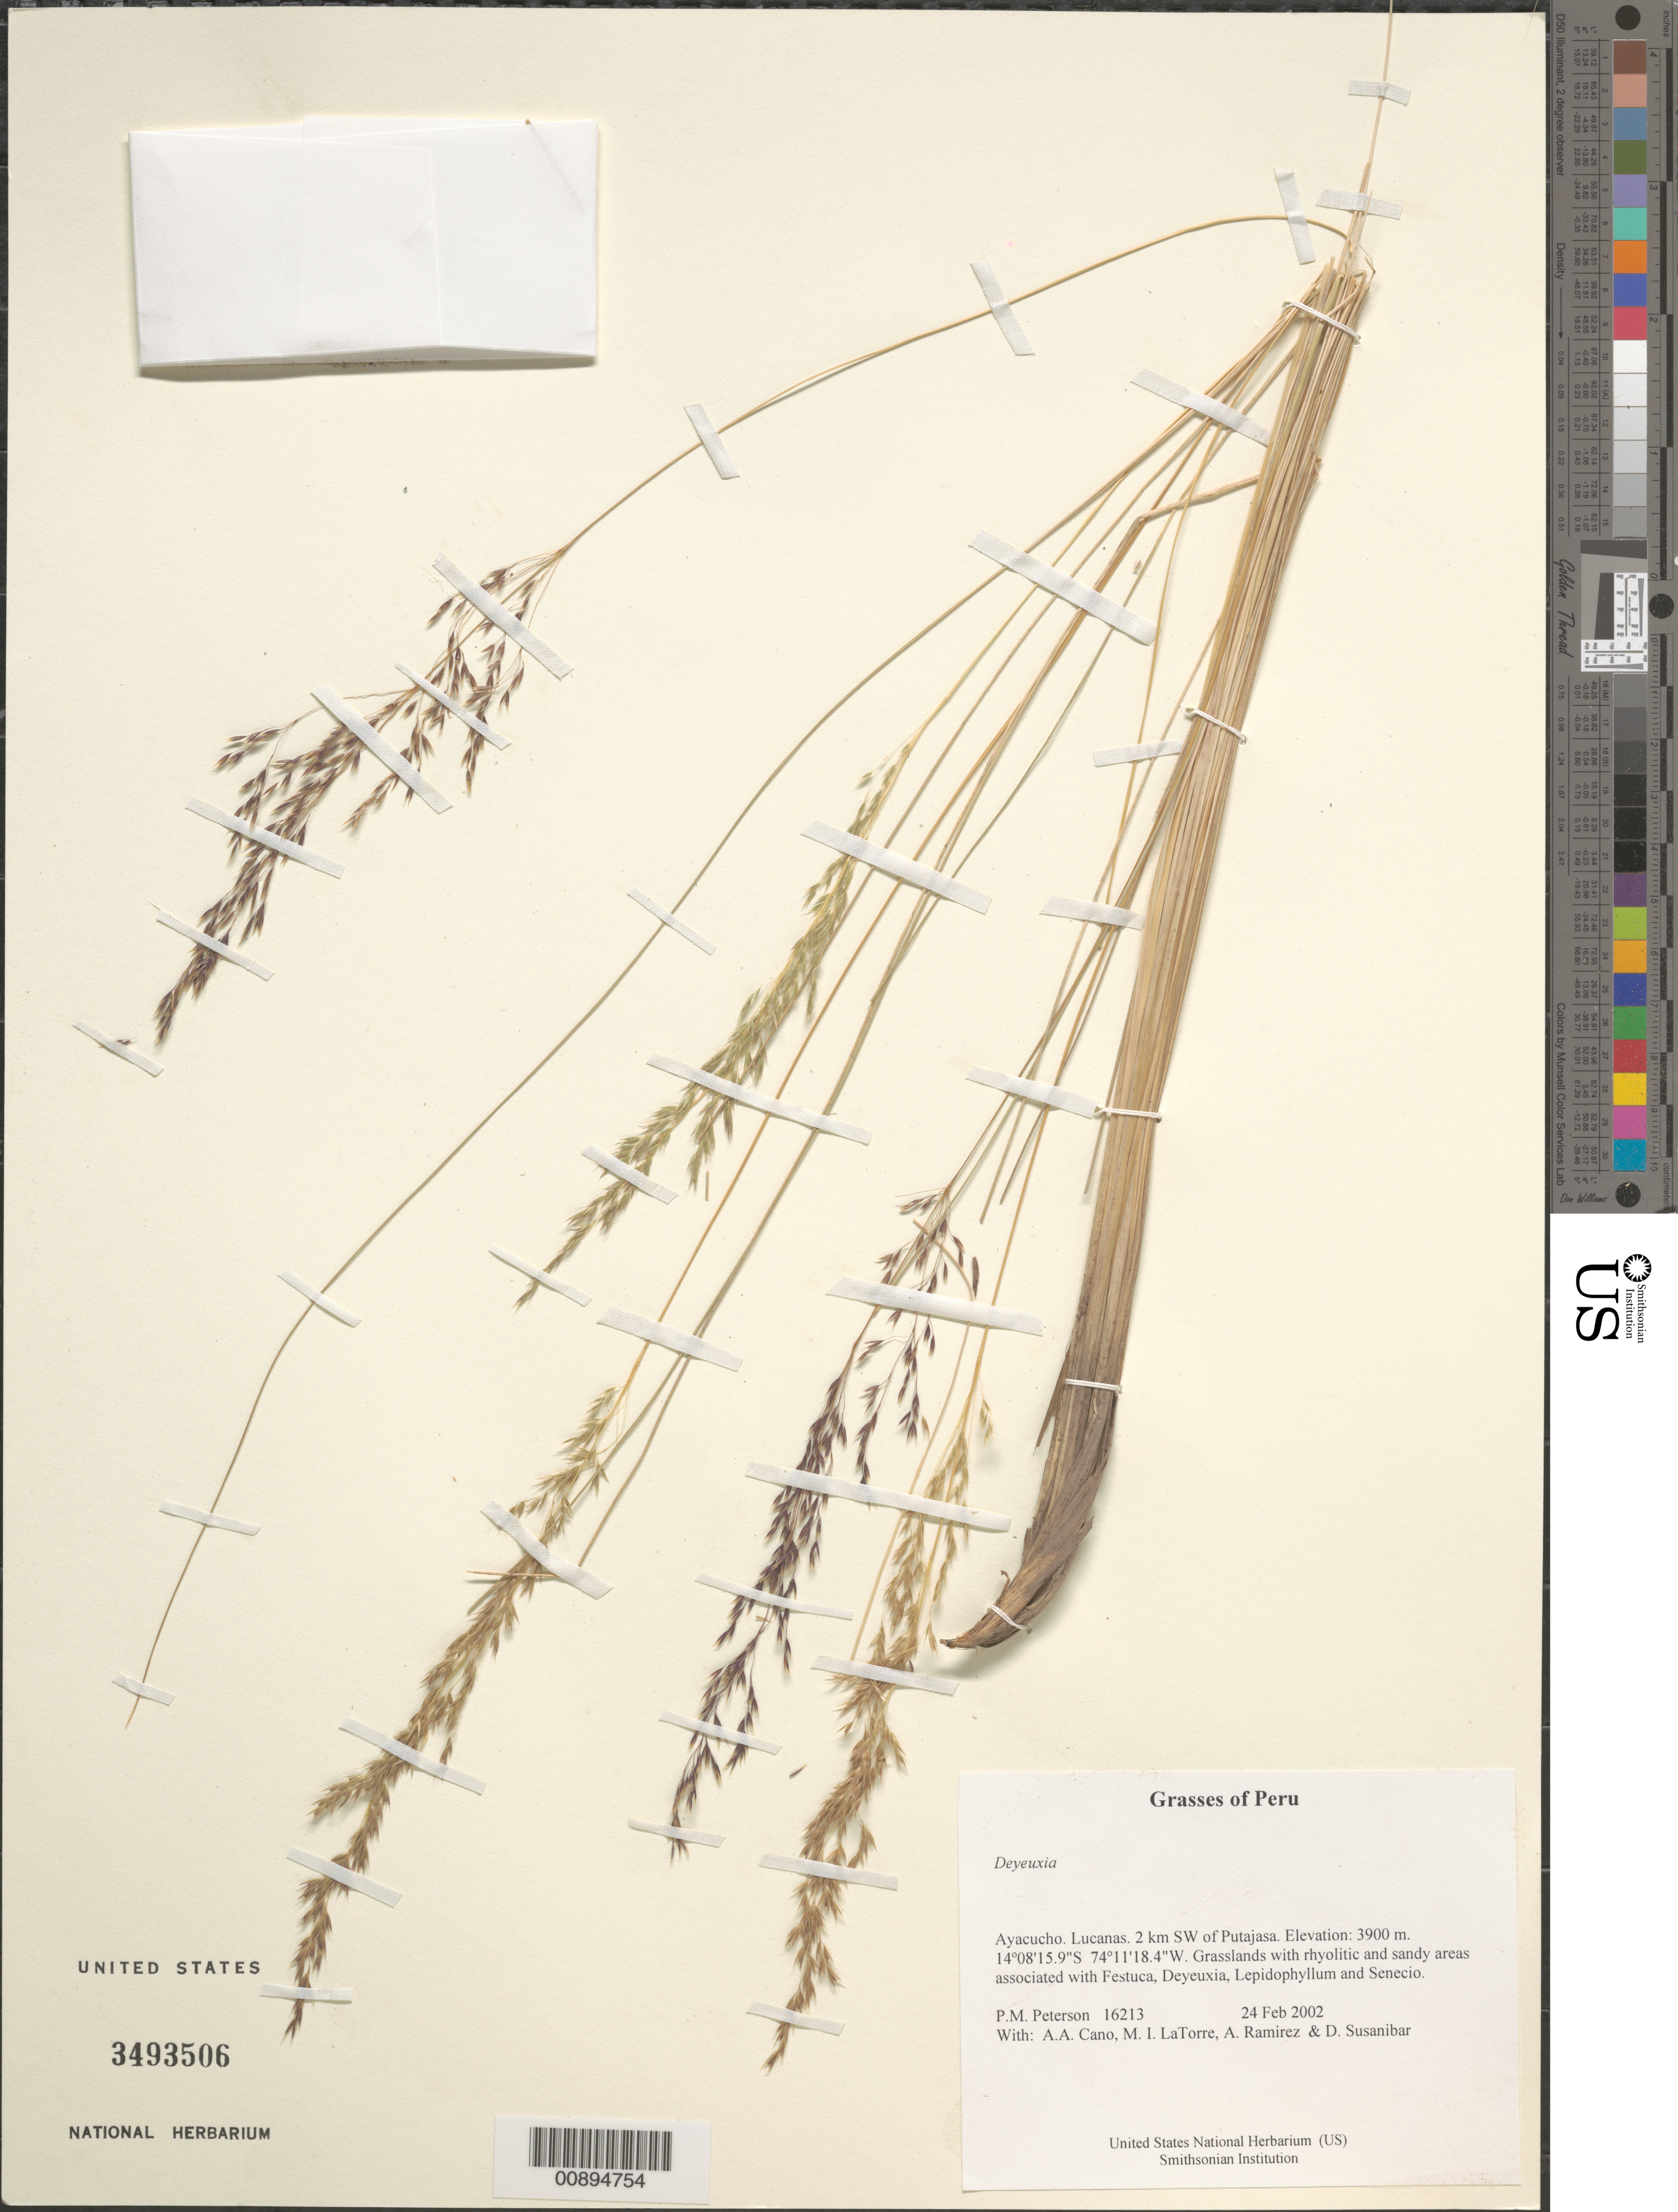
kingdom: Plantae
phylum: Tracheophyta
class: Liliopsida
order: Poales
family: Poaceae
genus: Calamagrostis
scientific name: Calamagrostis sp.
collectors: P. M. Peterson, A. Cano, M. I. La Torre, A. Ramírez & D. Susanibar Cruz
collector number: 16213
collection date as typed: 24 Feb 2002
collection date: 2002-02-24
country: Peru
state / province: Ayacucho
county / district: Lucanas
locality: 2 km SW of Putajasa.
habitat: Grasslands with rhyolitic and sandy areas associated with Festuca, Deyeuxia, Lepidophyllum and Senecio.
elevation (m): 3900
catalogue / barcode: US 3493506